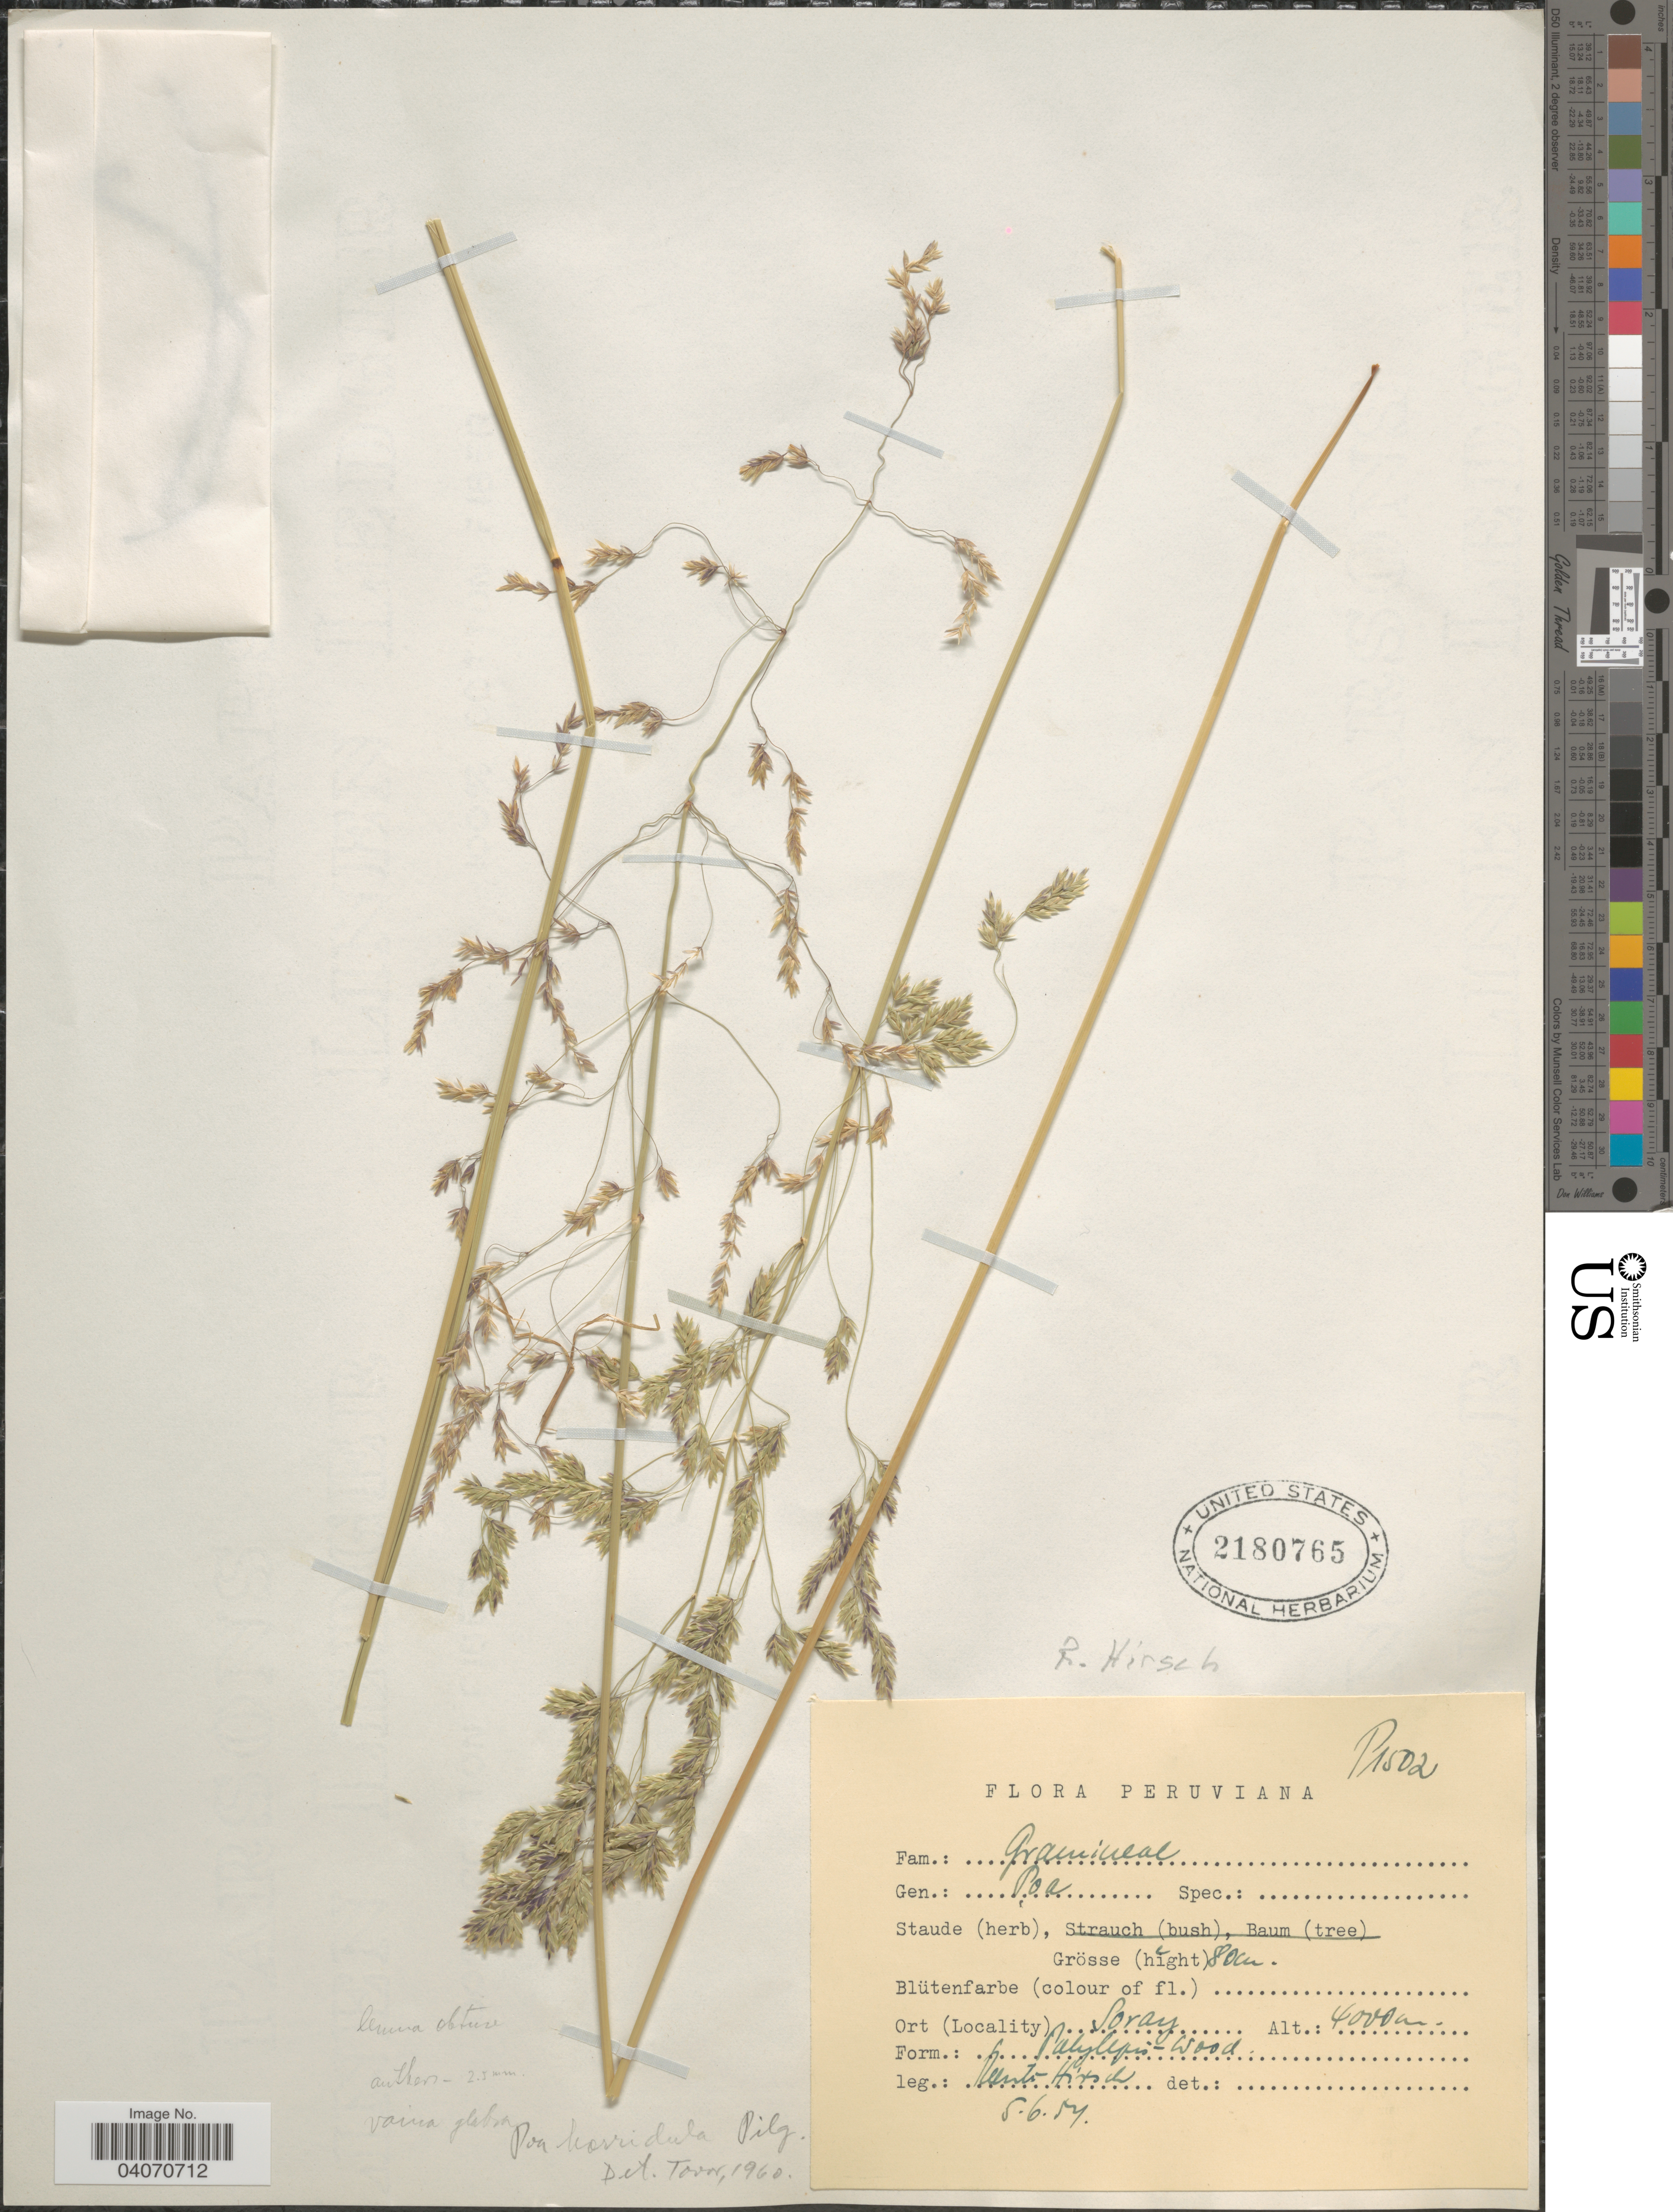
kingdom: Plantae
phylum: Tracheophyta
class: Liliopsida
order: Poales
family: Poaceae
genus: Poa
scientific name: Poa horridula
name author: Pilg.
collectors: W. Rauh & G. Hirsch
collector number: P1502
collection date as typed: Transcribed d/m/y: 5/6/57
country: Peru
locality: Soray.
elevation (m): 4000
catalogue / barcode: US 2180765